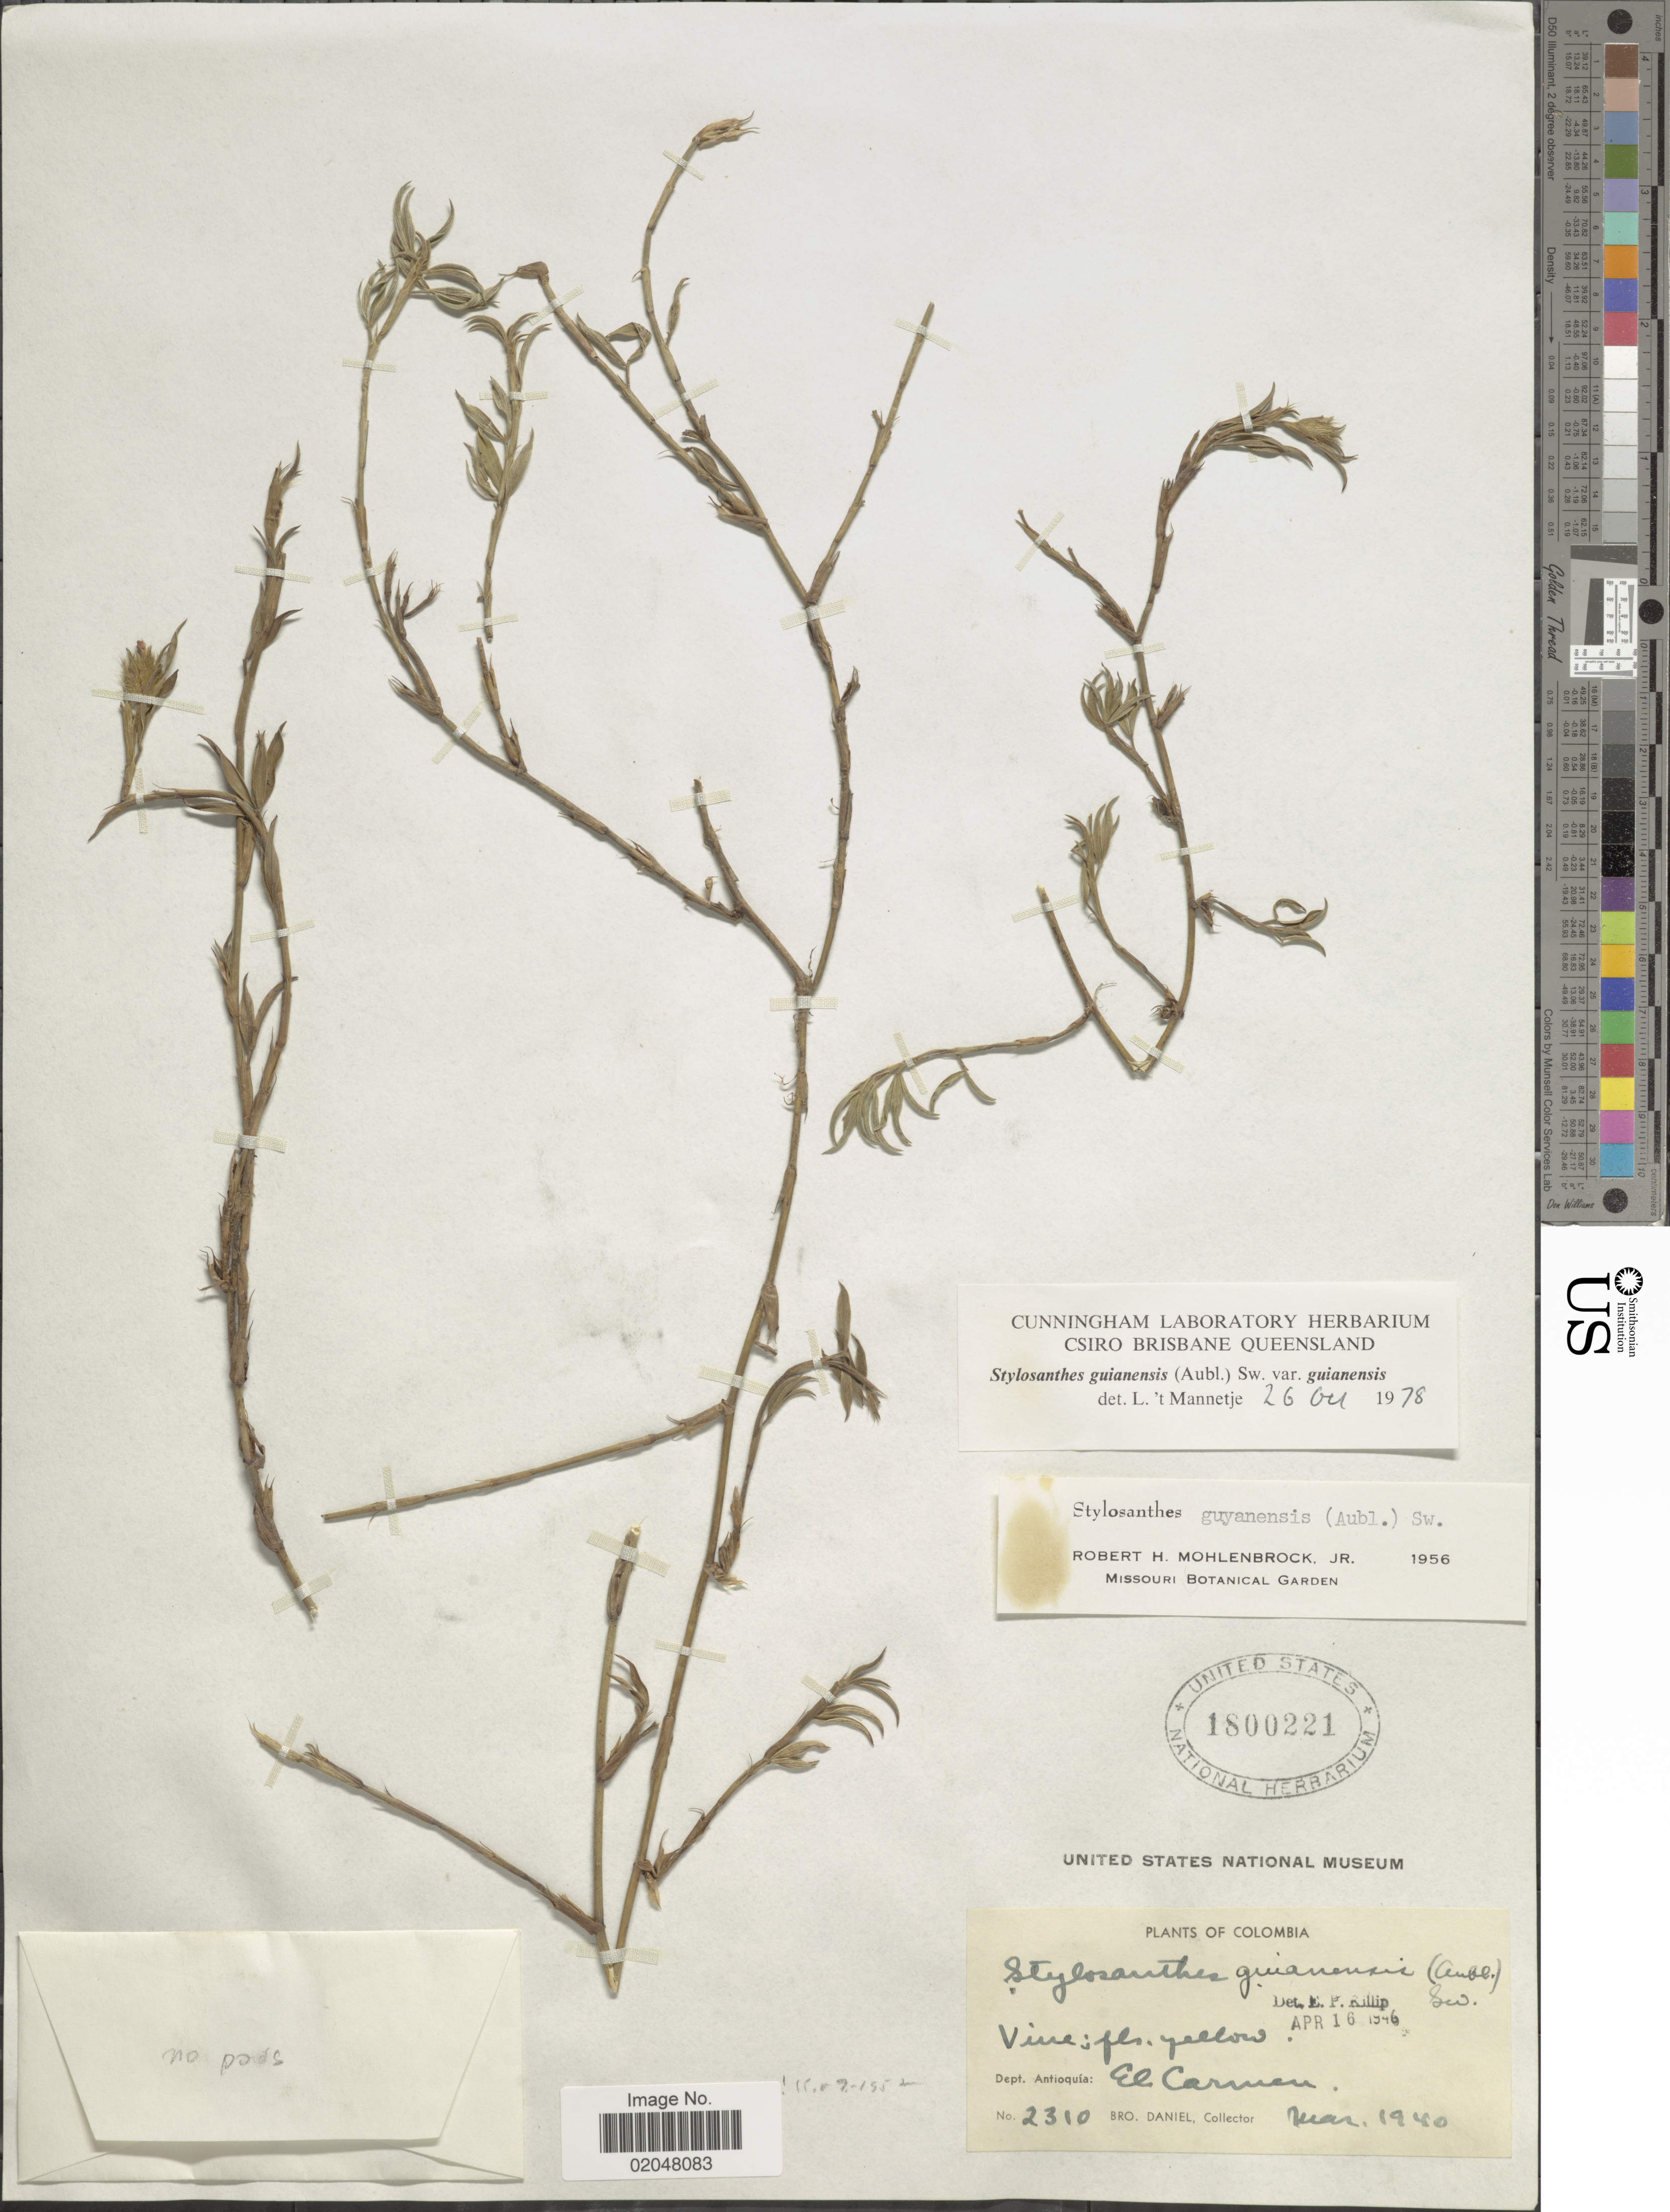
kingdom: Plantae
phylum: Tracheophyta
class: Magnoliopsida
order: Fabales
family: Fabaceae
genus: Stylosanthes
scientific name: Stylosanthes guianensis var. guianensis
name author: (Aubl.) Sw.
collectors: Bro. Daniel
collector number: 2310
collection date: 1940-03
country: Colombia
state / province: Antioquia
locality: El Carmen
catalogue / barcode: US 1800221